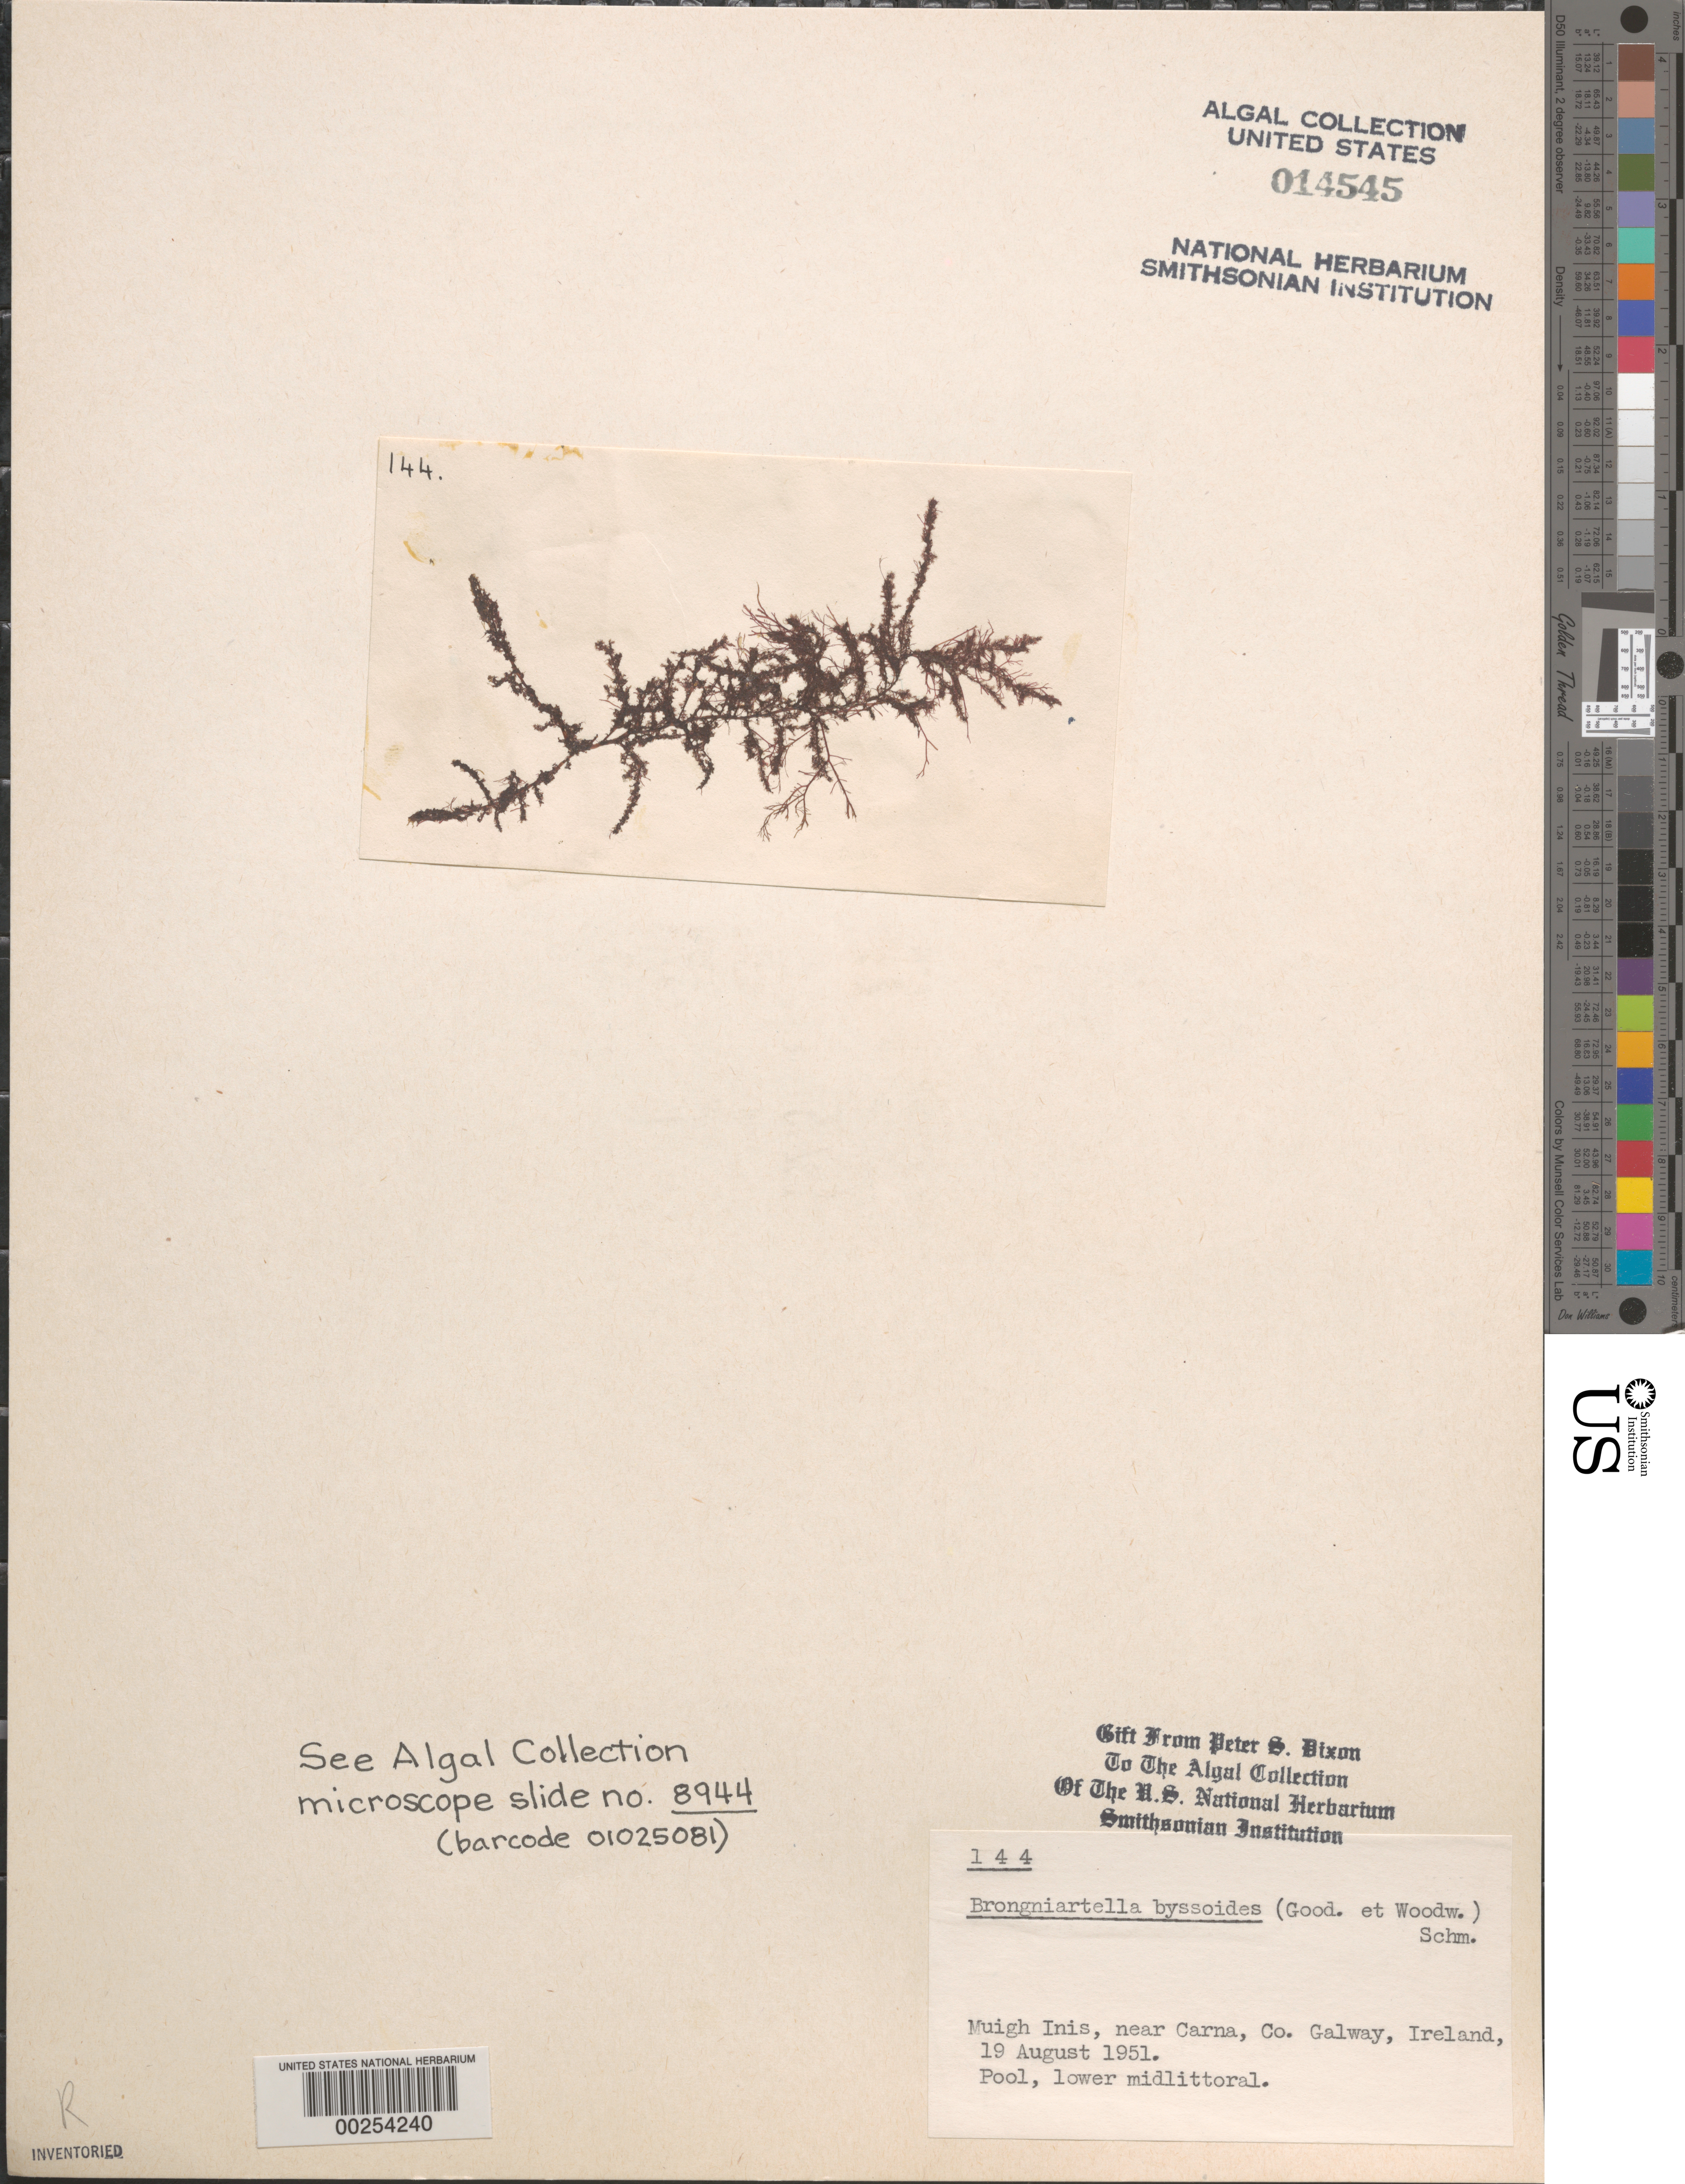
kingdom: Plantae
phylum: Rhodophyta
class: Florideophyceae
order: Ceramiales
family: Rhodomelaceae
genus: Brongniartella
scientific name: Brongniartella byssoides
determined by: Dixon, P. S.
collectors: P. S. Dixon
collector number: PSD 144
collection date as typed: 19 Aug 1951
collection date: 1951-08-19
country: Ireland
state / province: Connaught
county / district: Galway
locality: Muigh Inis, near Carna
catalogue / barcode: US 14545